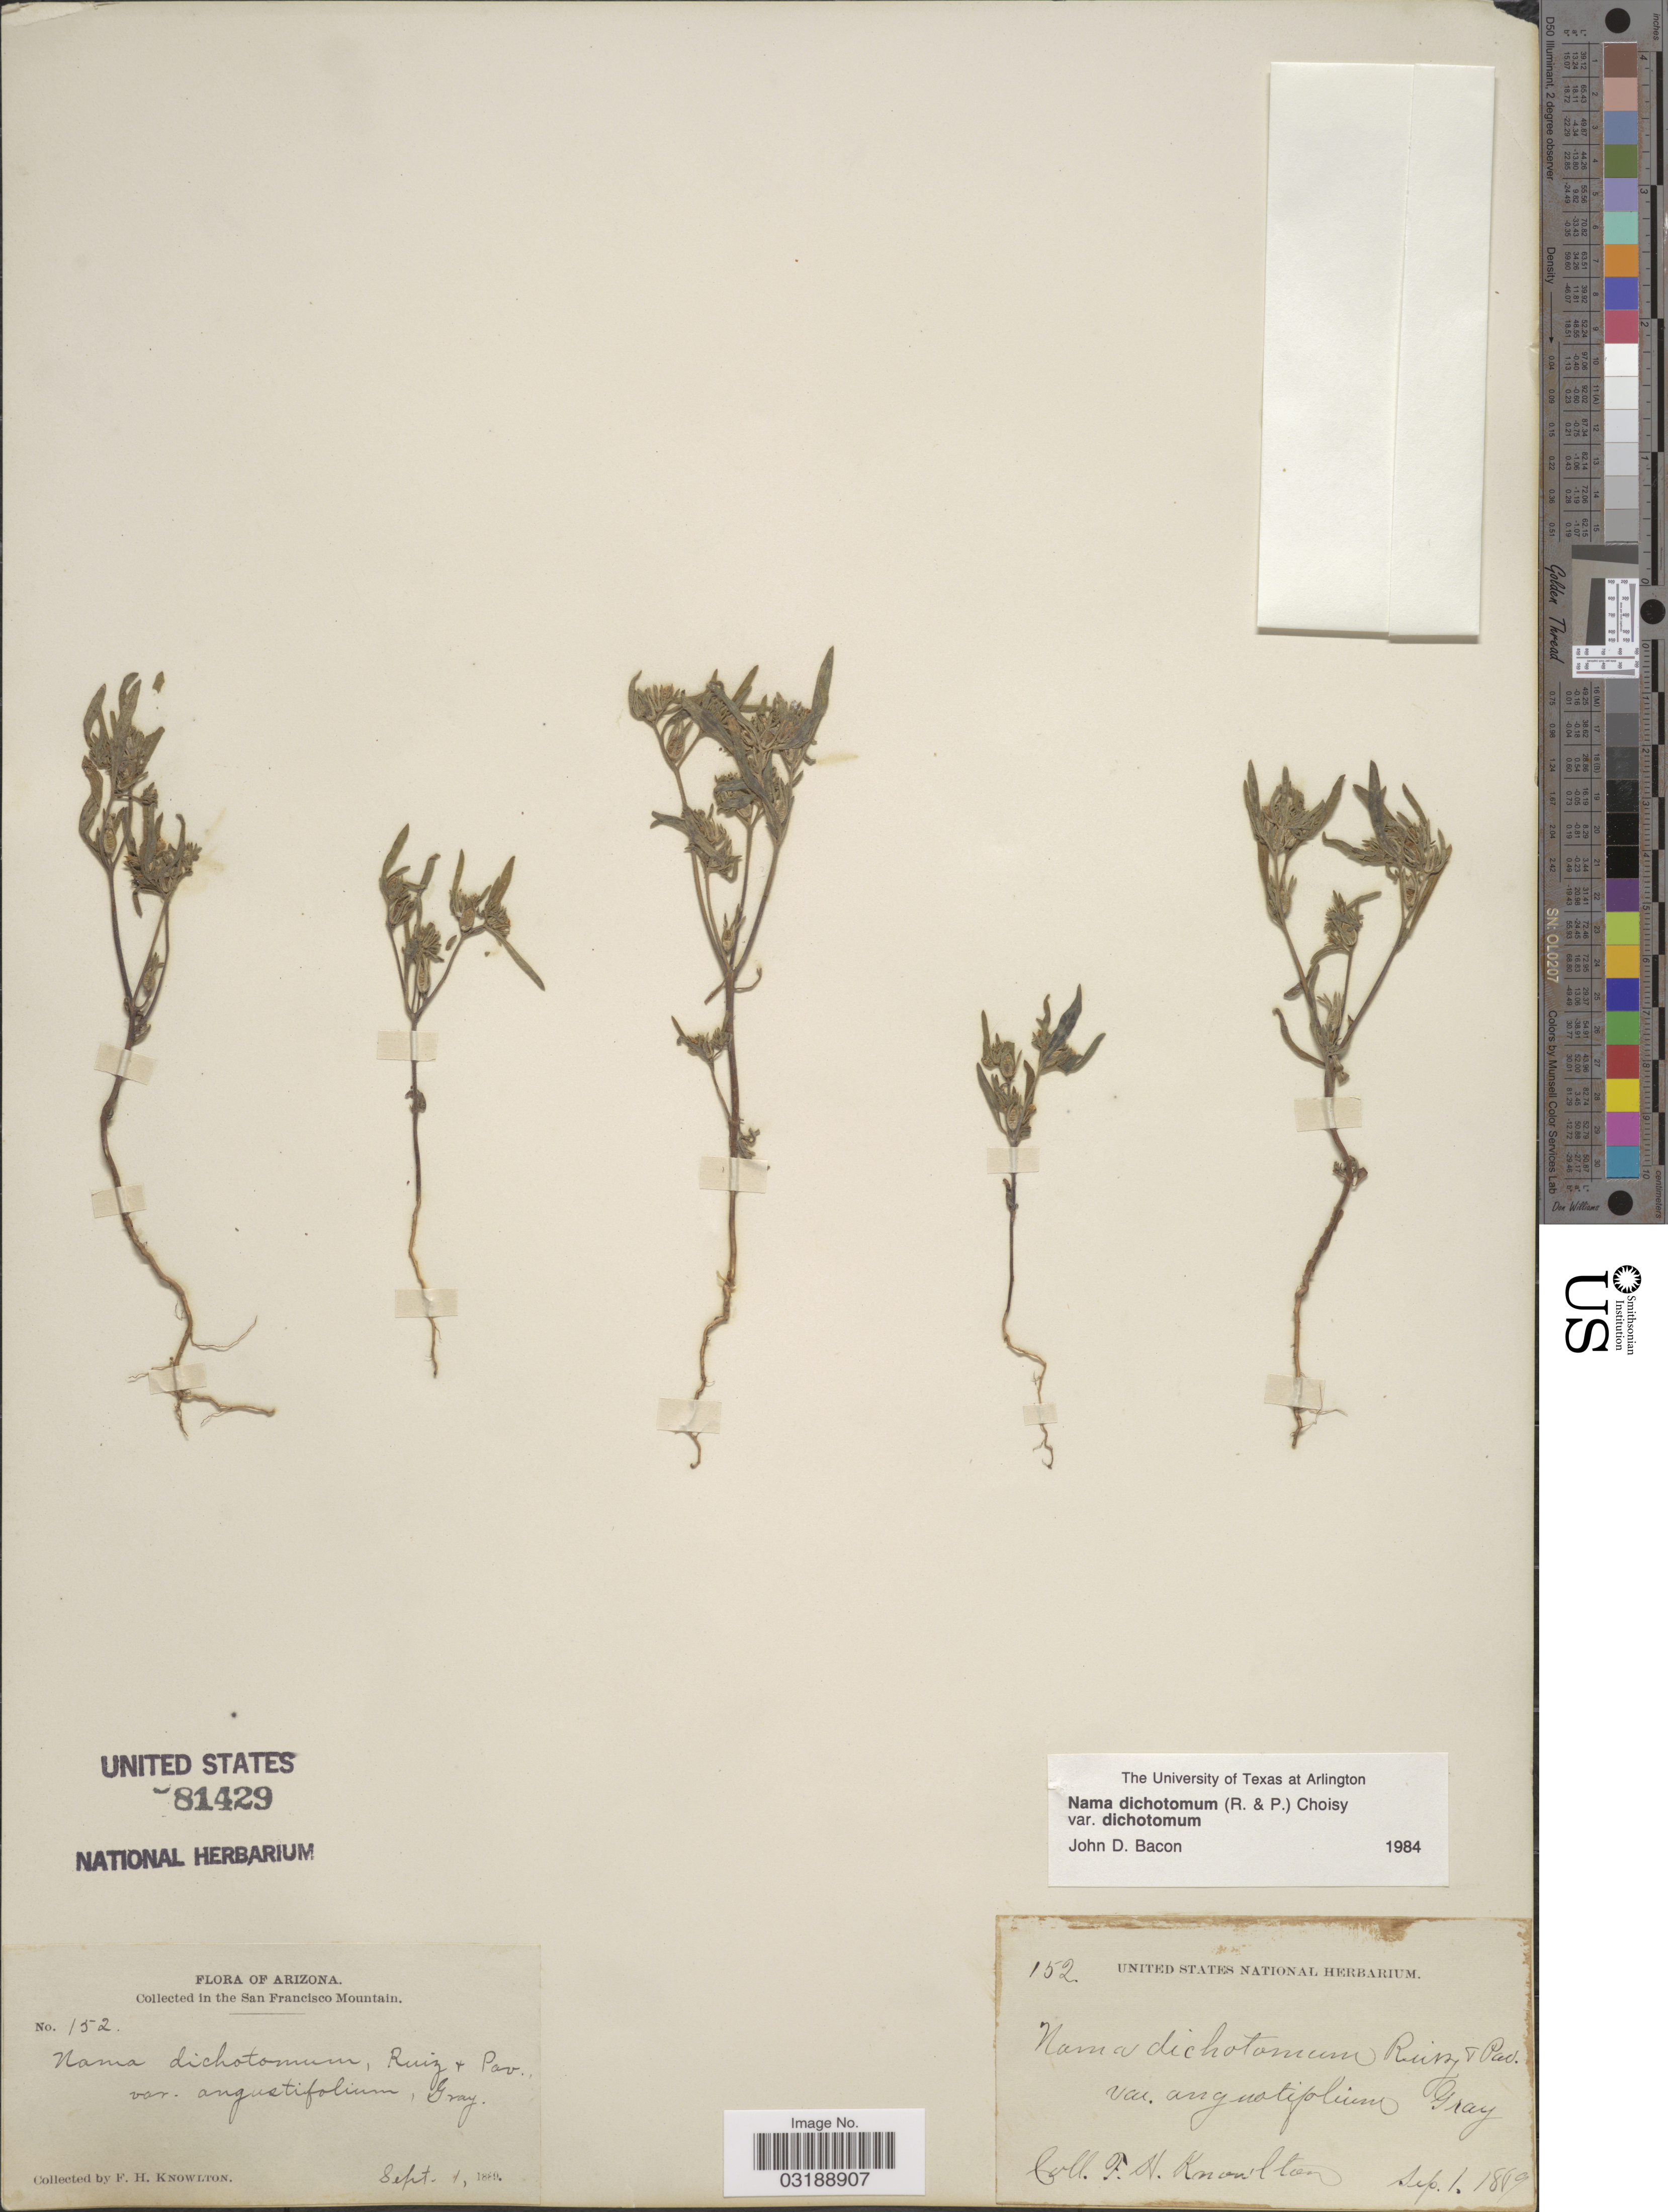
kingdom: Plantae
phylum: Tracheophyta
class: Magnoliopsida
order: Boraginales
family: Namaceae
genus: Nama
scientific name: Nama dichotoma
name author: (Ruiz & Pav.) Choisy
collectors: F. H. Knowlton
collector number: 152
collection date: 1809-09-01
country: United States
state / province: Arizona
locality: In the San Francisco Mountain.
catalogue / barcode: US 81429